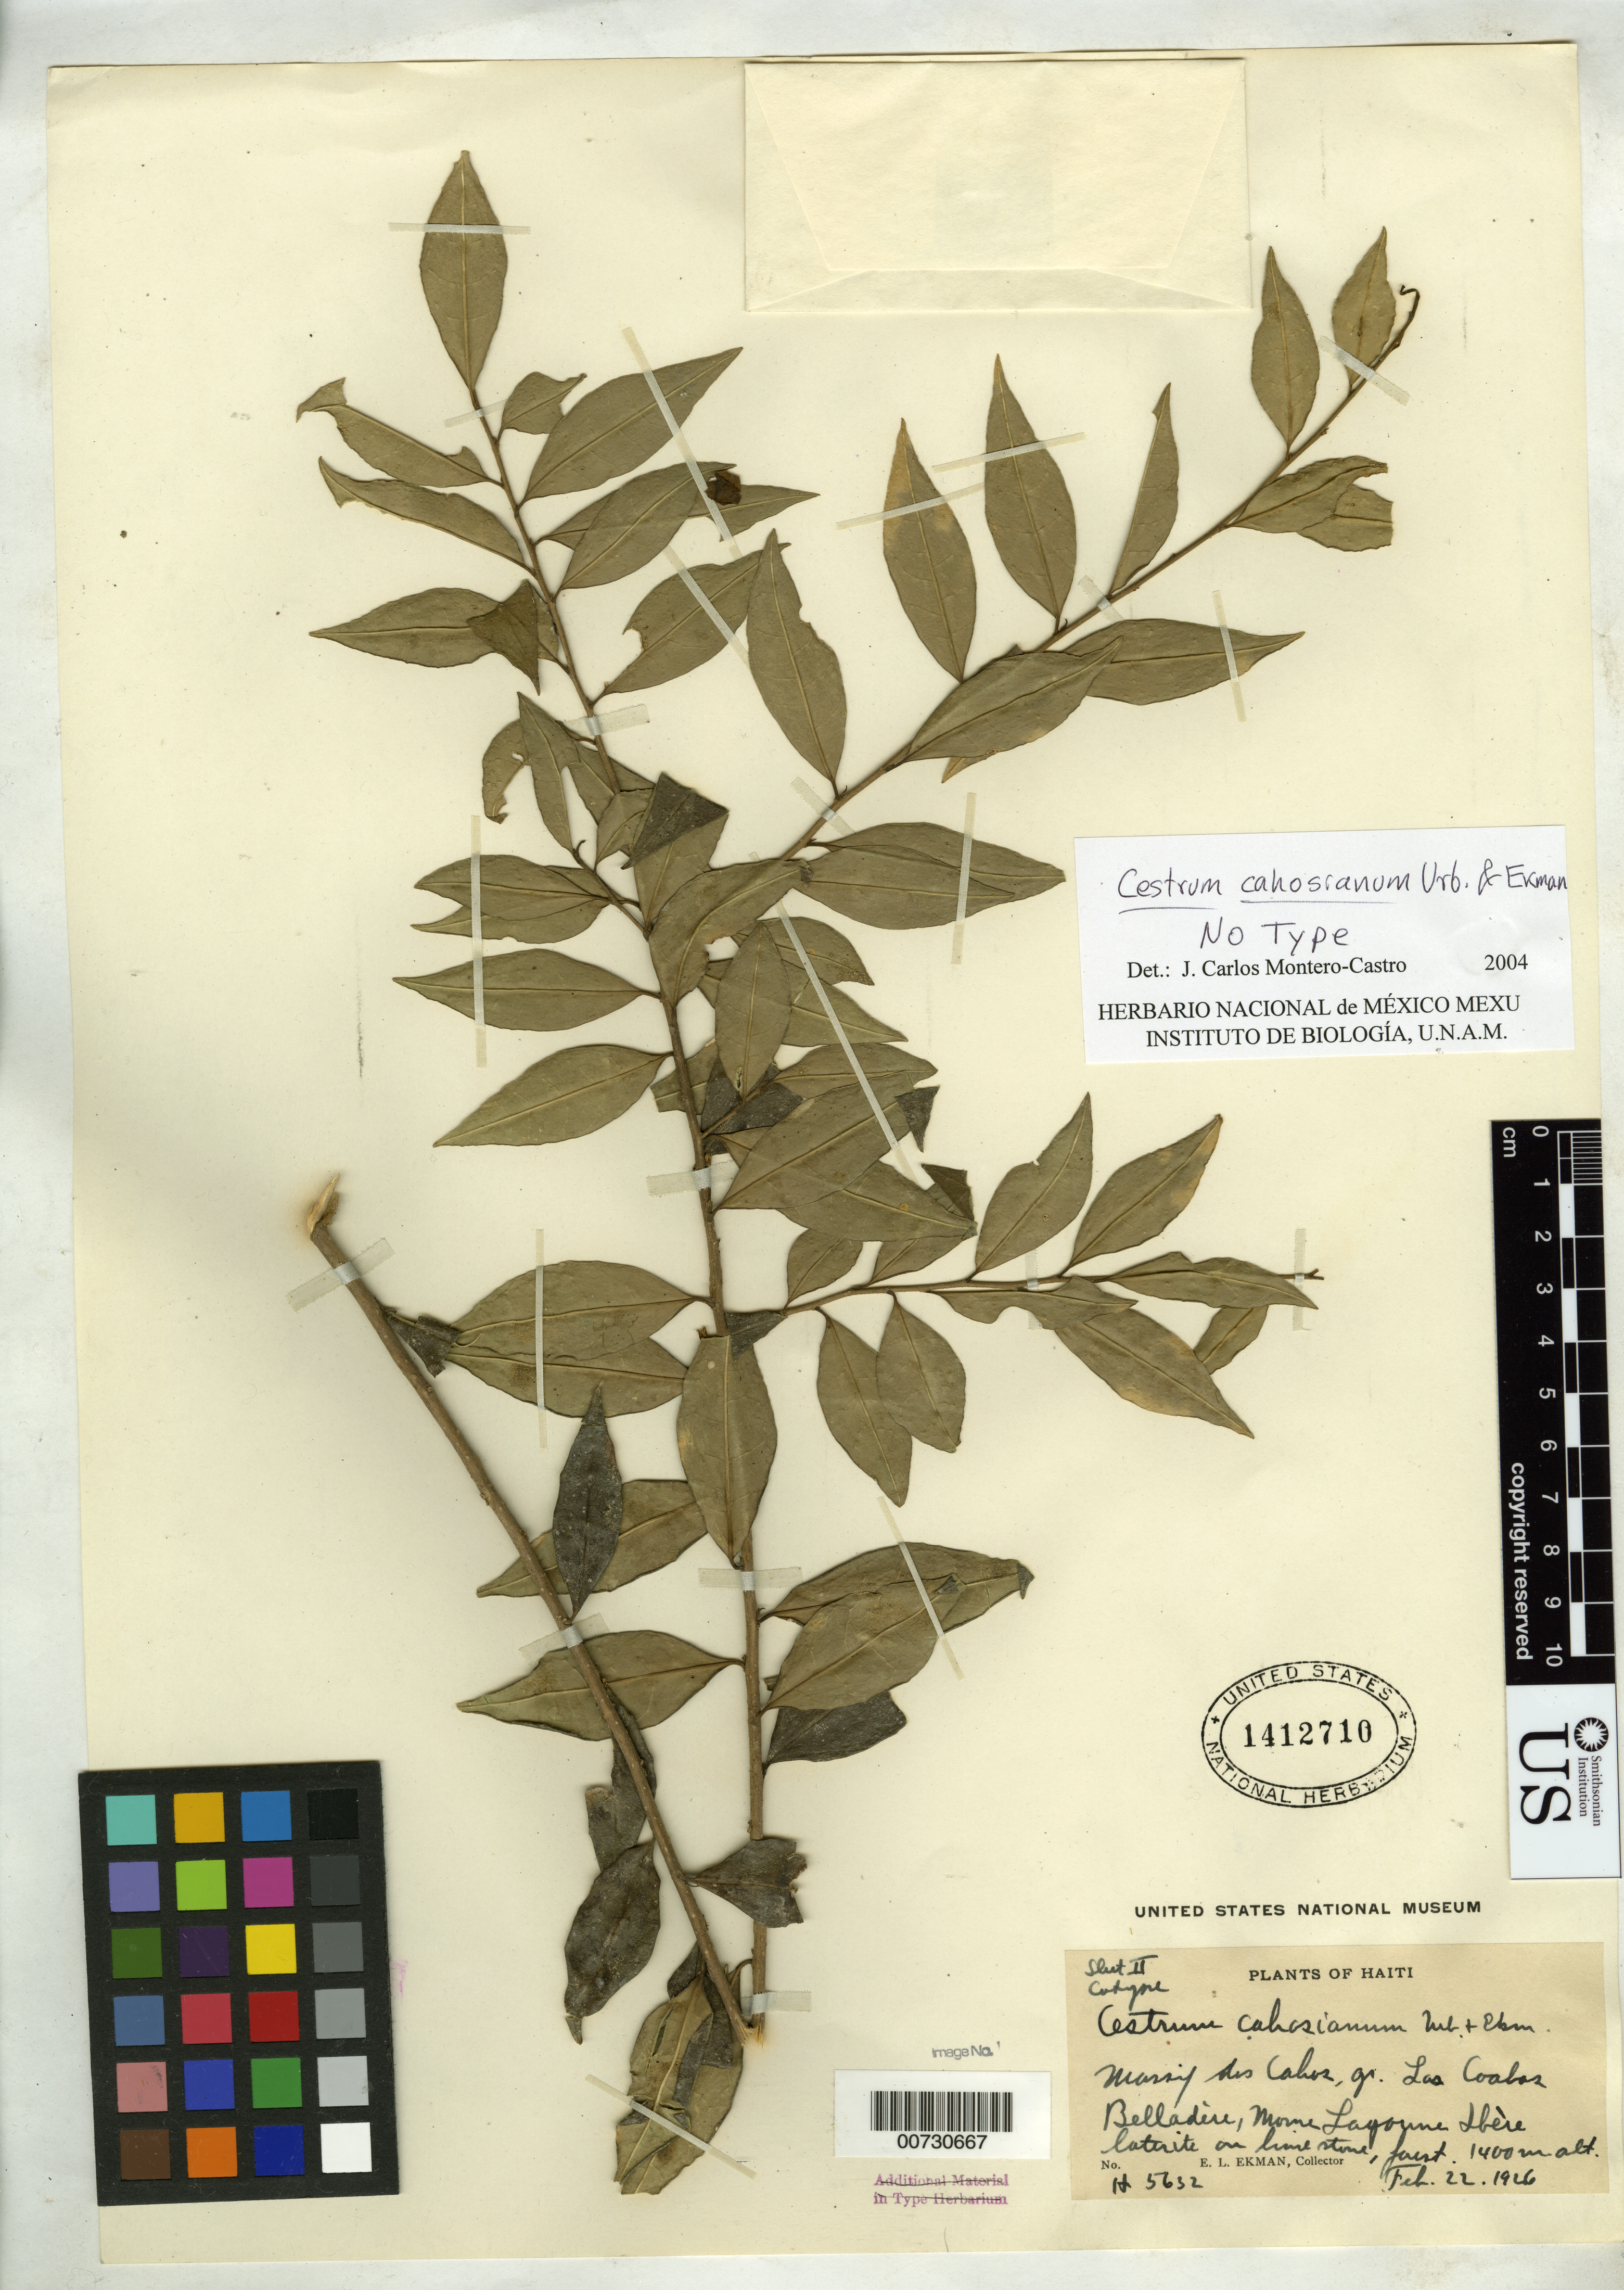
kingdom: Plantae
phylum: Tracheophyta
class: Magnoliopsida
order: Solanales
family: Solanaceae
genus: Cestrum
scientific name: Cestrum cahosianum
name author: Urb. & Ekman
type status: Isotype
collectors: E. L. Ekman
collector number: H 5632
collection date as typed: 22 Feb 1926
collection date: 1926-02-22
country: Haiti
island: Hispaniola Island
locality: Massif des Cahos, gr. Las Caobas, Belladère, Morne Lagoune-Ibère.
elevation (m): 1400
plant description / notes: Annotated by J. Carlos Montero-Castro as "No Type" but unclear why; all specimen label data agree with data cited in protologue.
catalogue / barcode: US 1412710